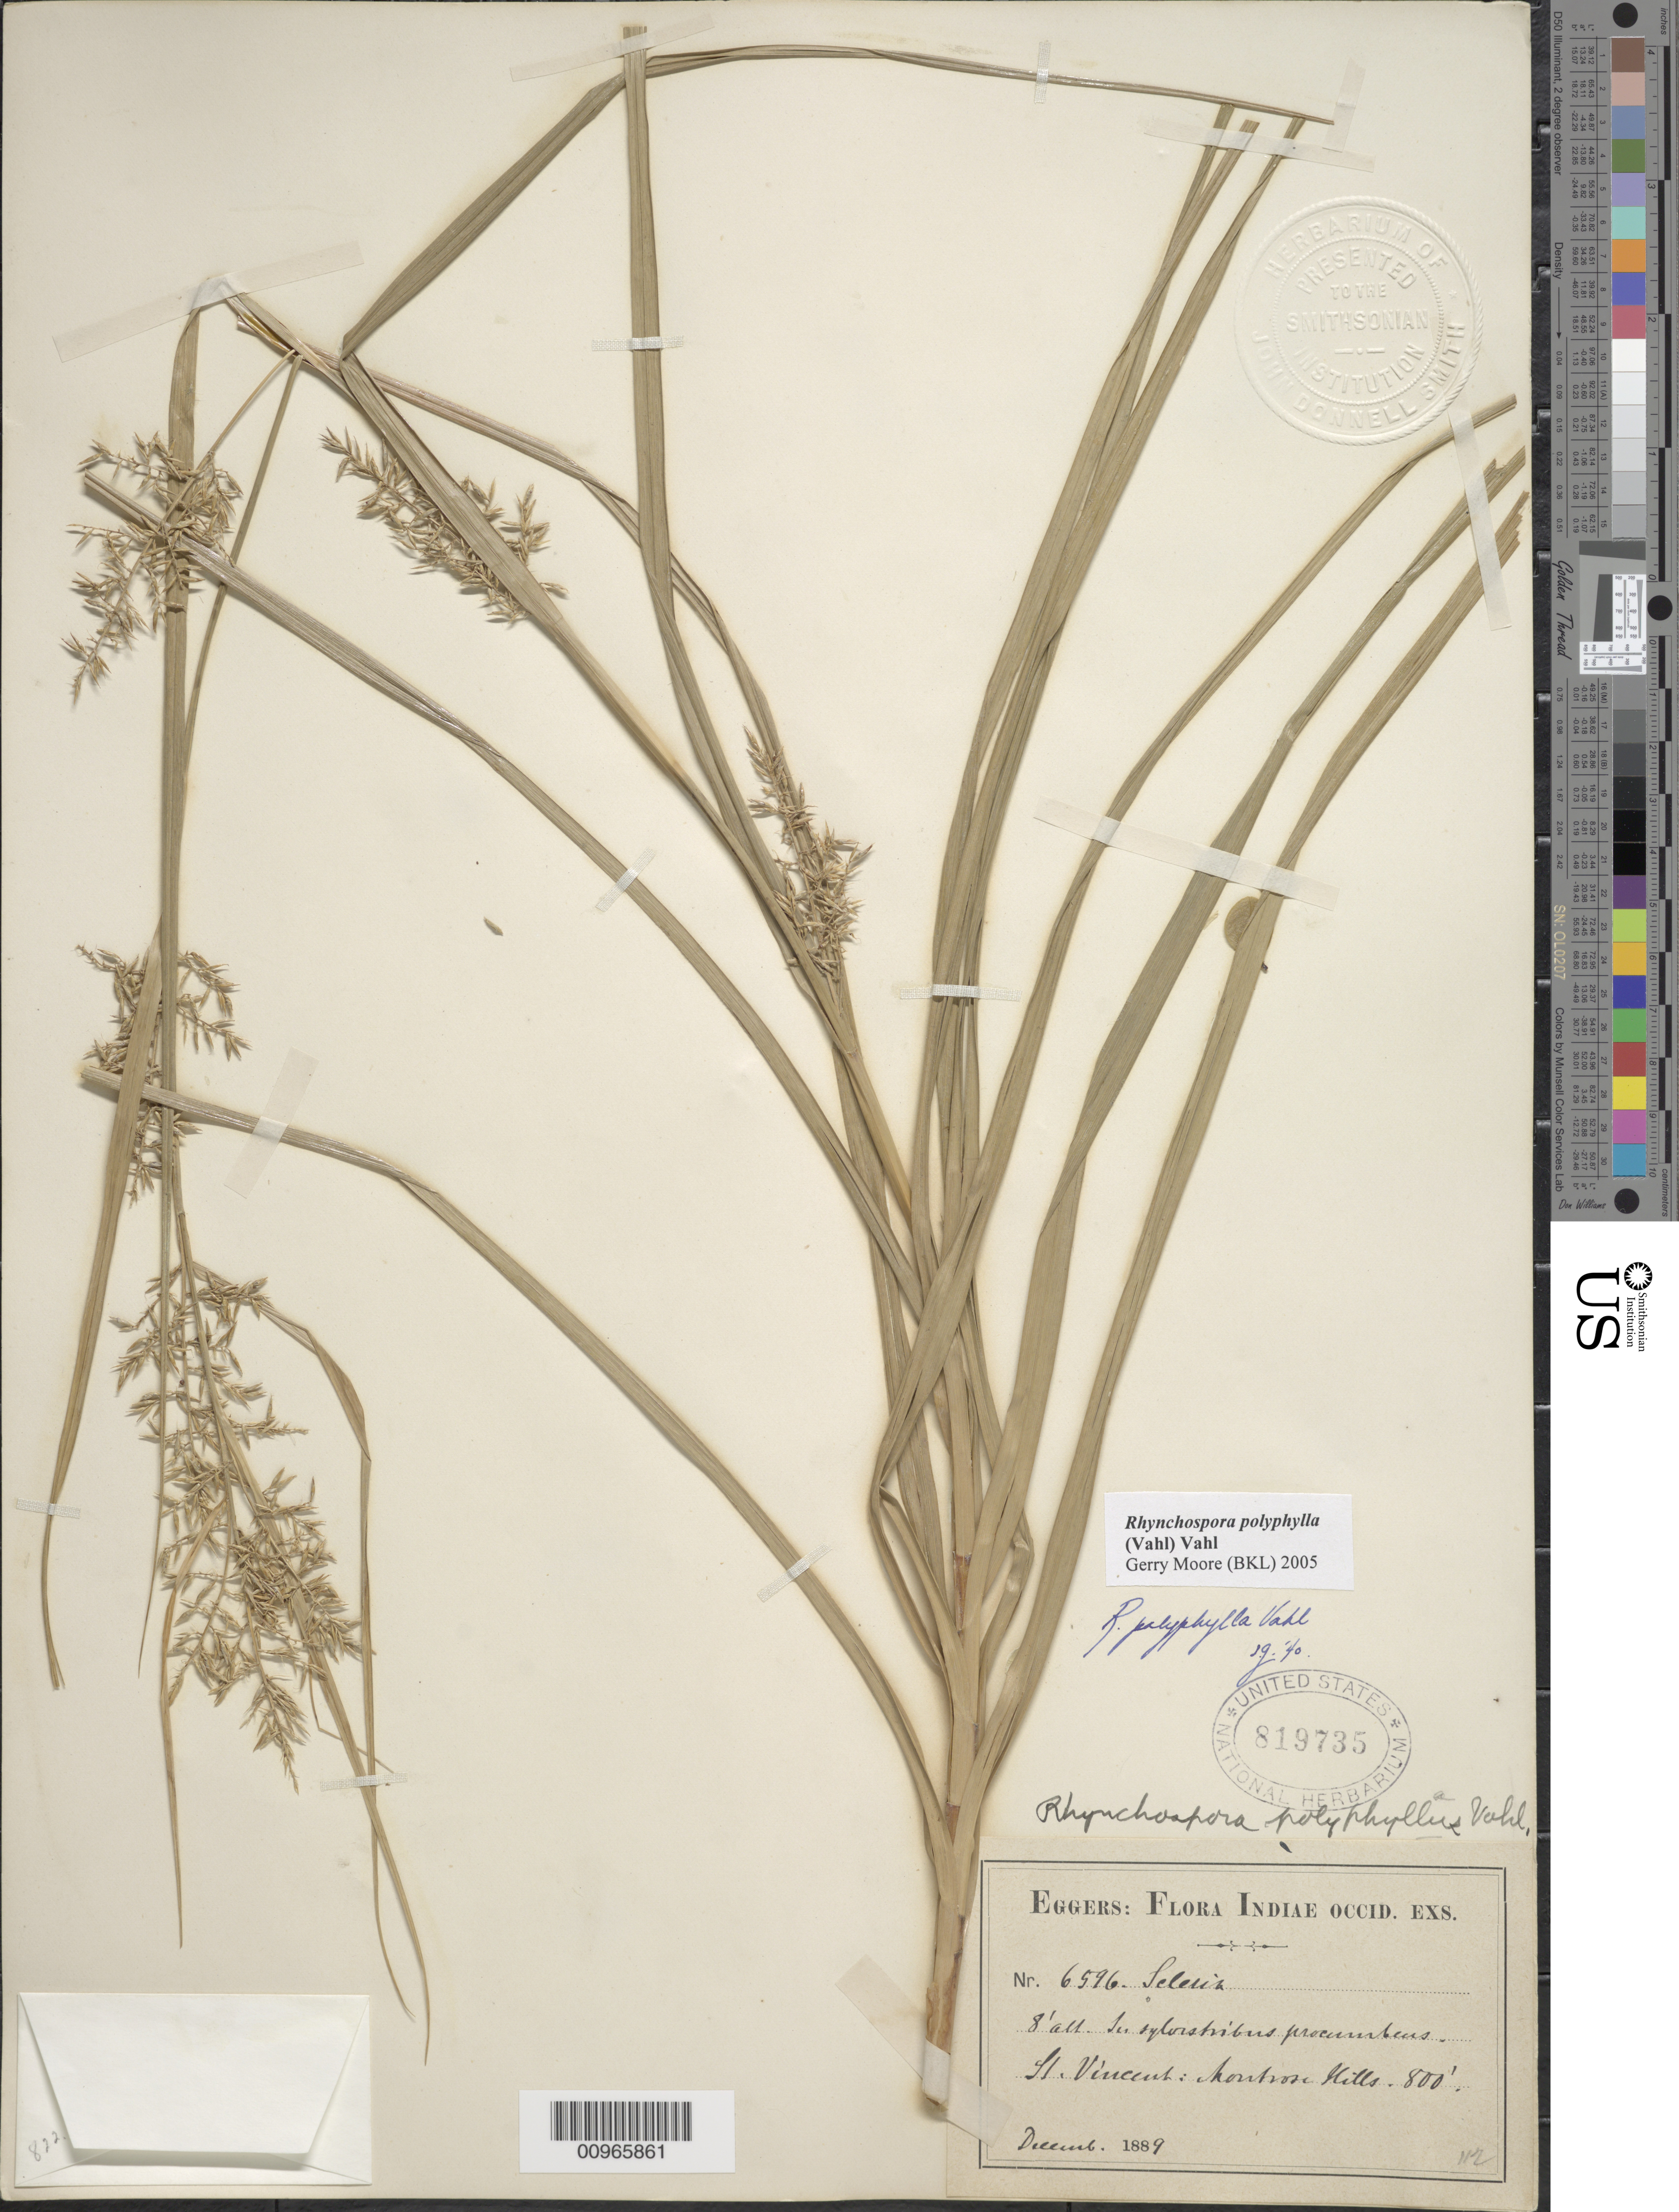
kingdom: Plantae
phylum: Tracheophyta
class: Liliopsida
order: Poales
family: Cyperaceae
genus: Rhynchospora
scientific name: Rhynchospora polyphylla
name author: (Vahl) Vahl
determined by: Moore, G.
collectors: H. F. A. von Eggers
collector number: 6596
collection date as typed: Dec 1889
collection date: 1889-12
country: St. Vincent - Grenadines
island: St. Vincent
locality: Montrose Hills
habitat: In "sylvistribus procumbeus"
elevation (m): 800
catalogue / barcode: US 819735